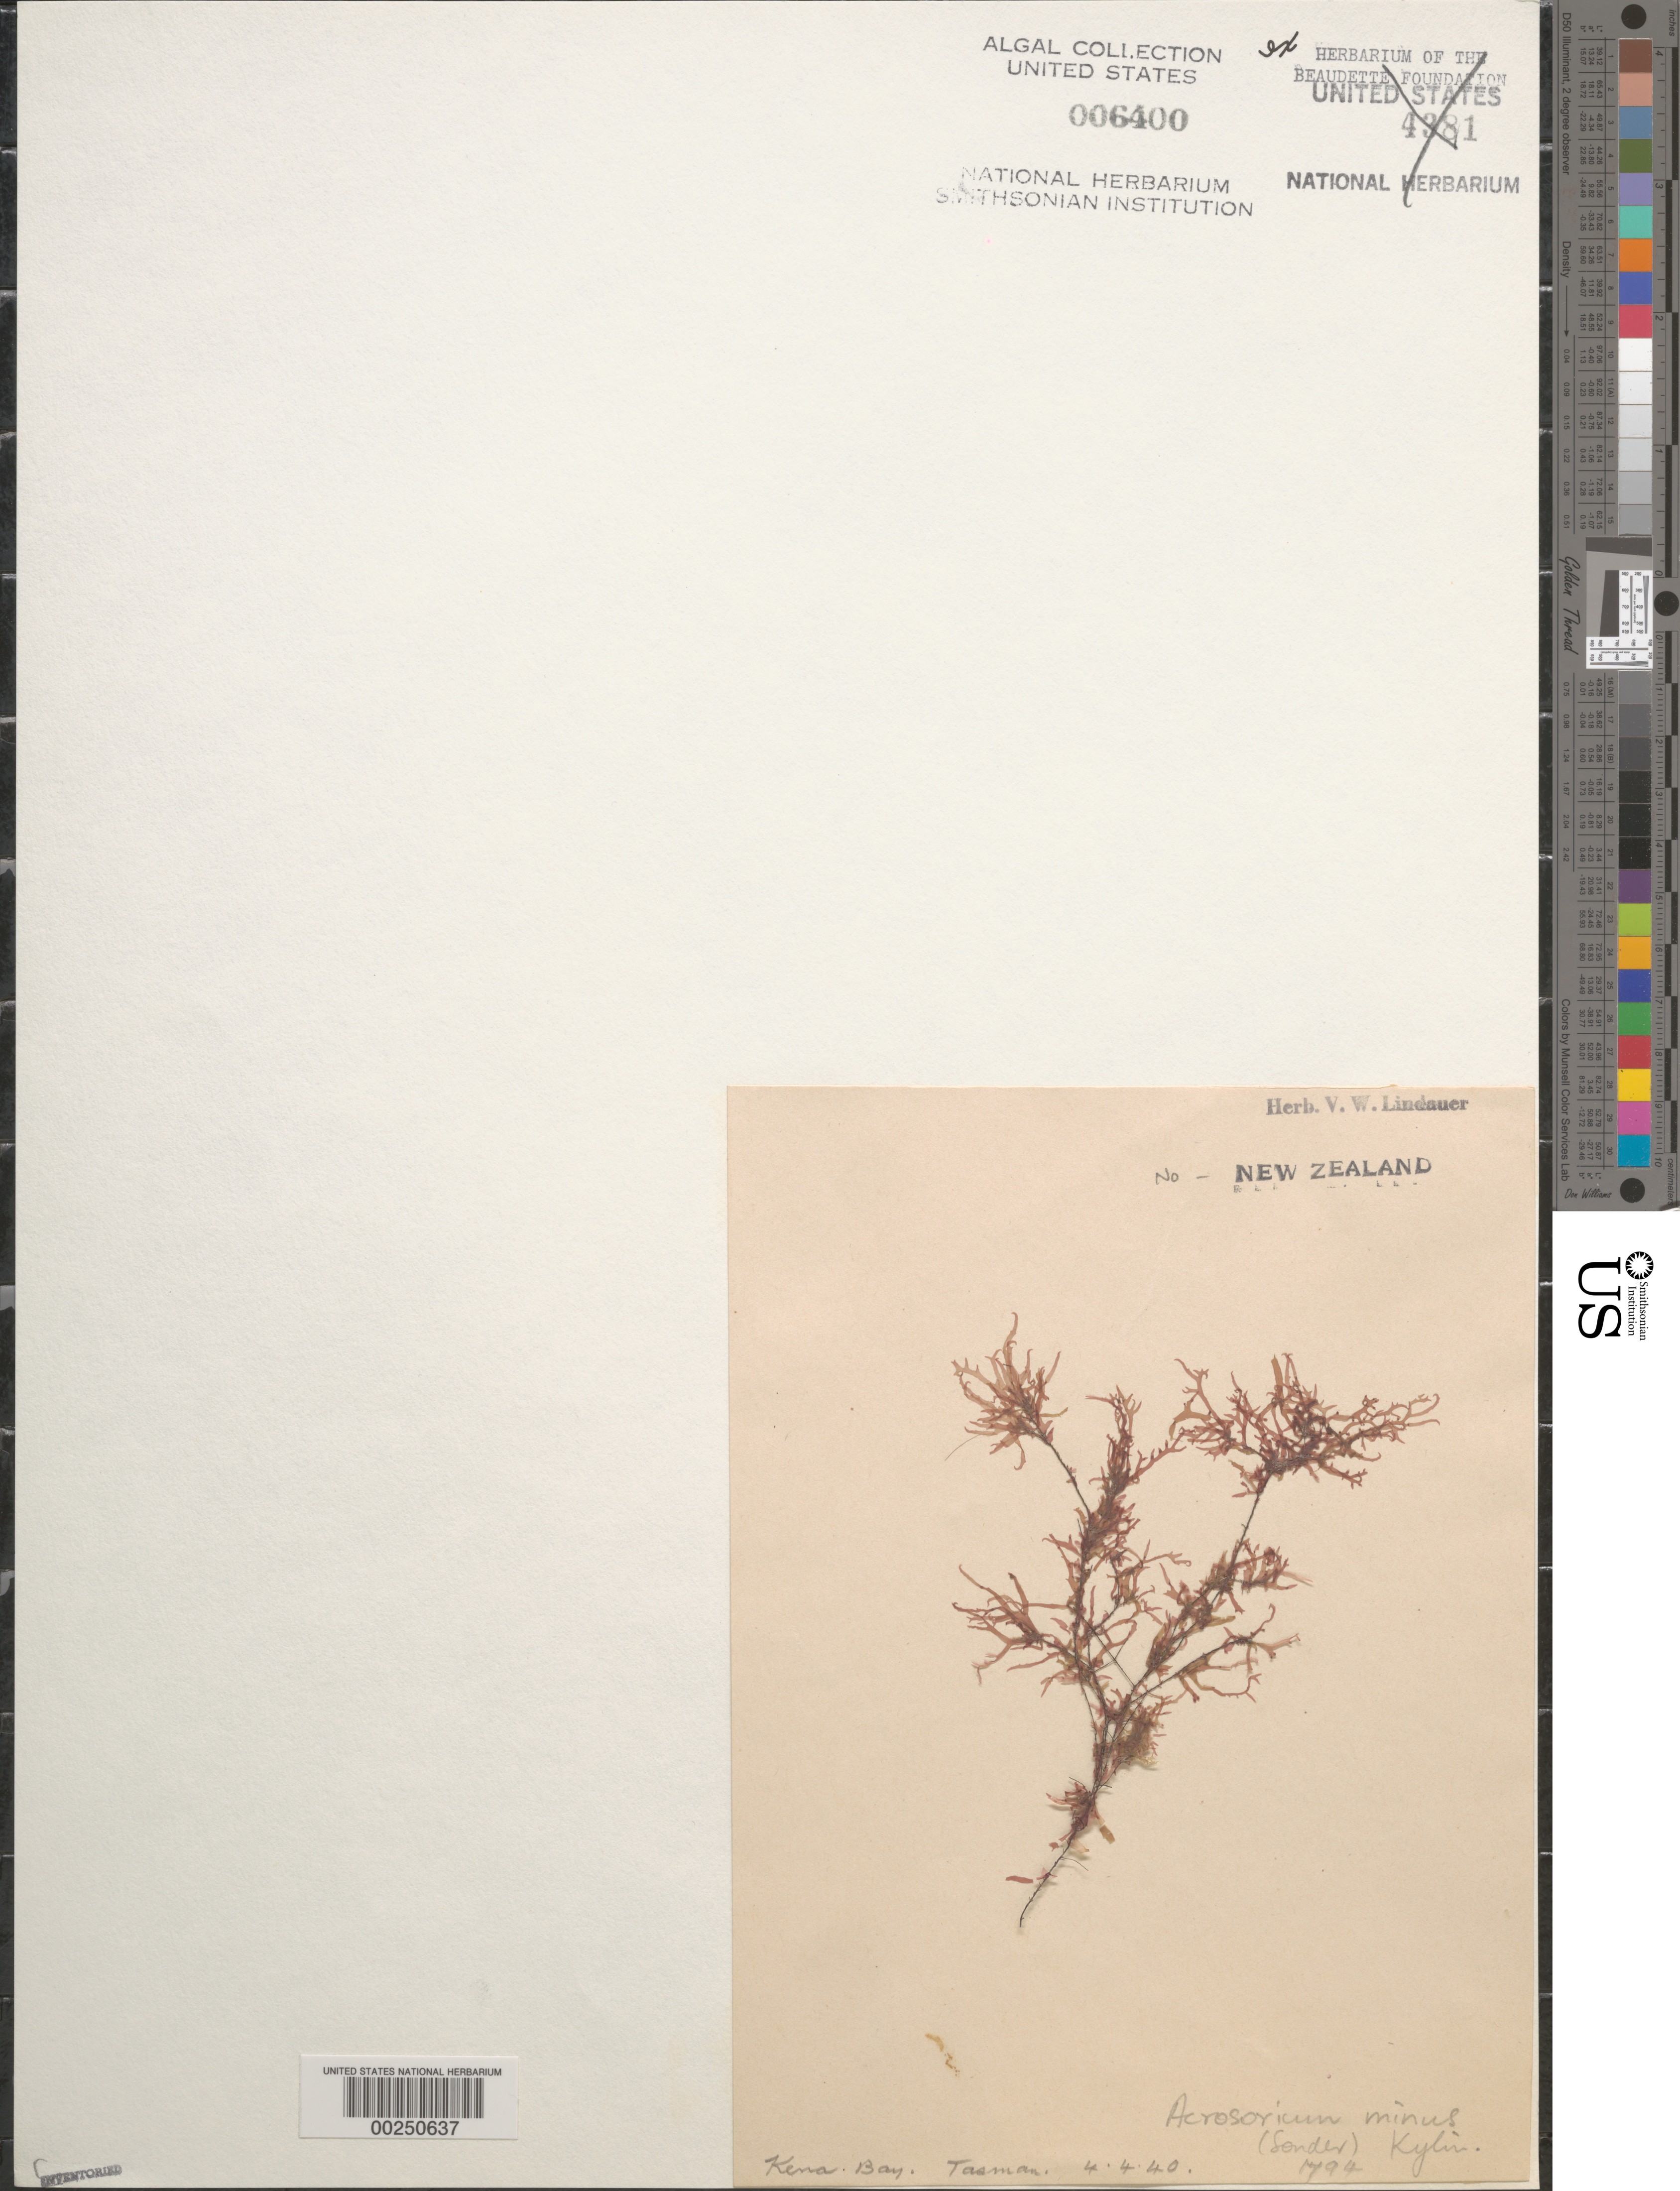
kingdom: Plantae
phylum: Rhodophyta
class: Florideophyceae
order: Ceramiales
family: Delesseriaceae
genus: Acrosorium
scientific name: Acrosorium minus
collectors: V. Lindauer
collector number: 1794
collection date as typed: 04 Apr 1840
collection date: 1840-04-04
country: Australia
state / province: Tasmania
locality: Kena Bay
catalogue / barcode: US 6400